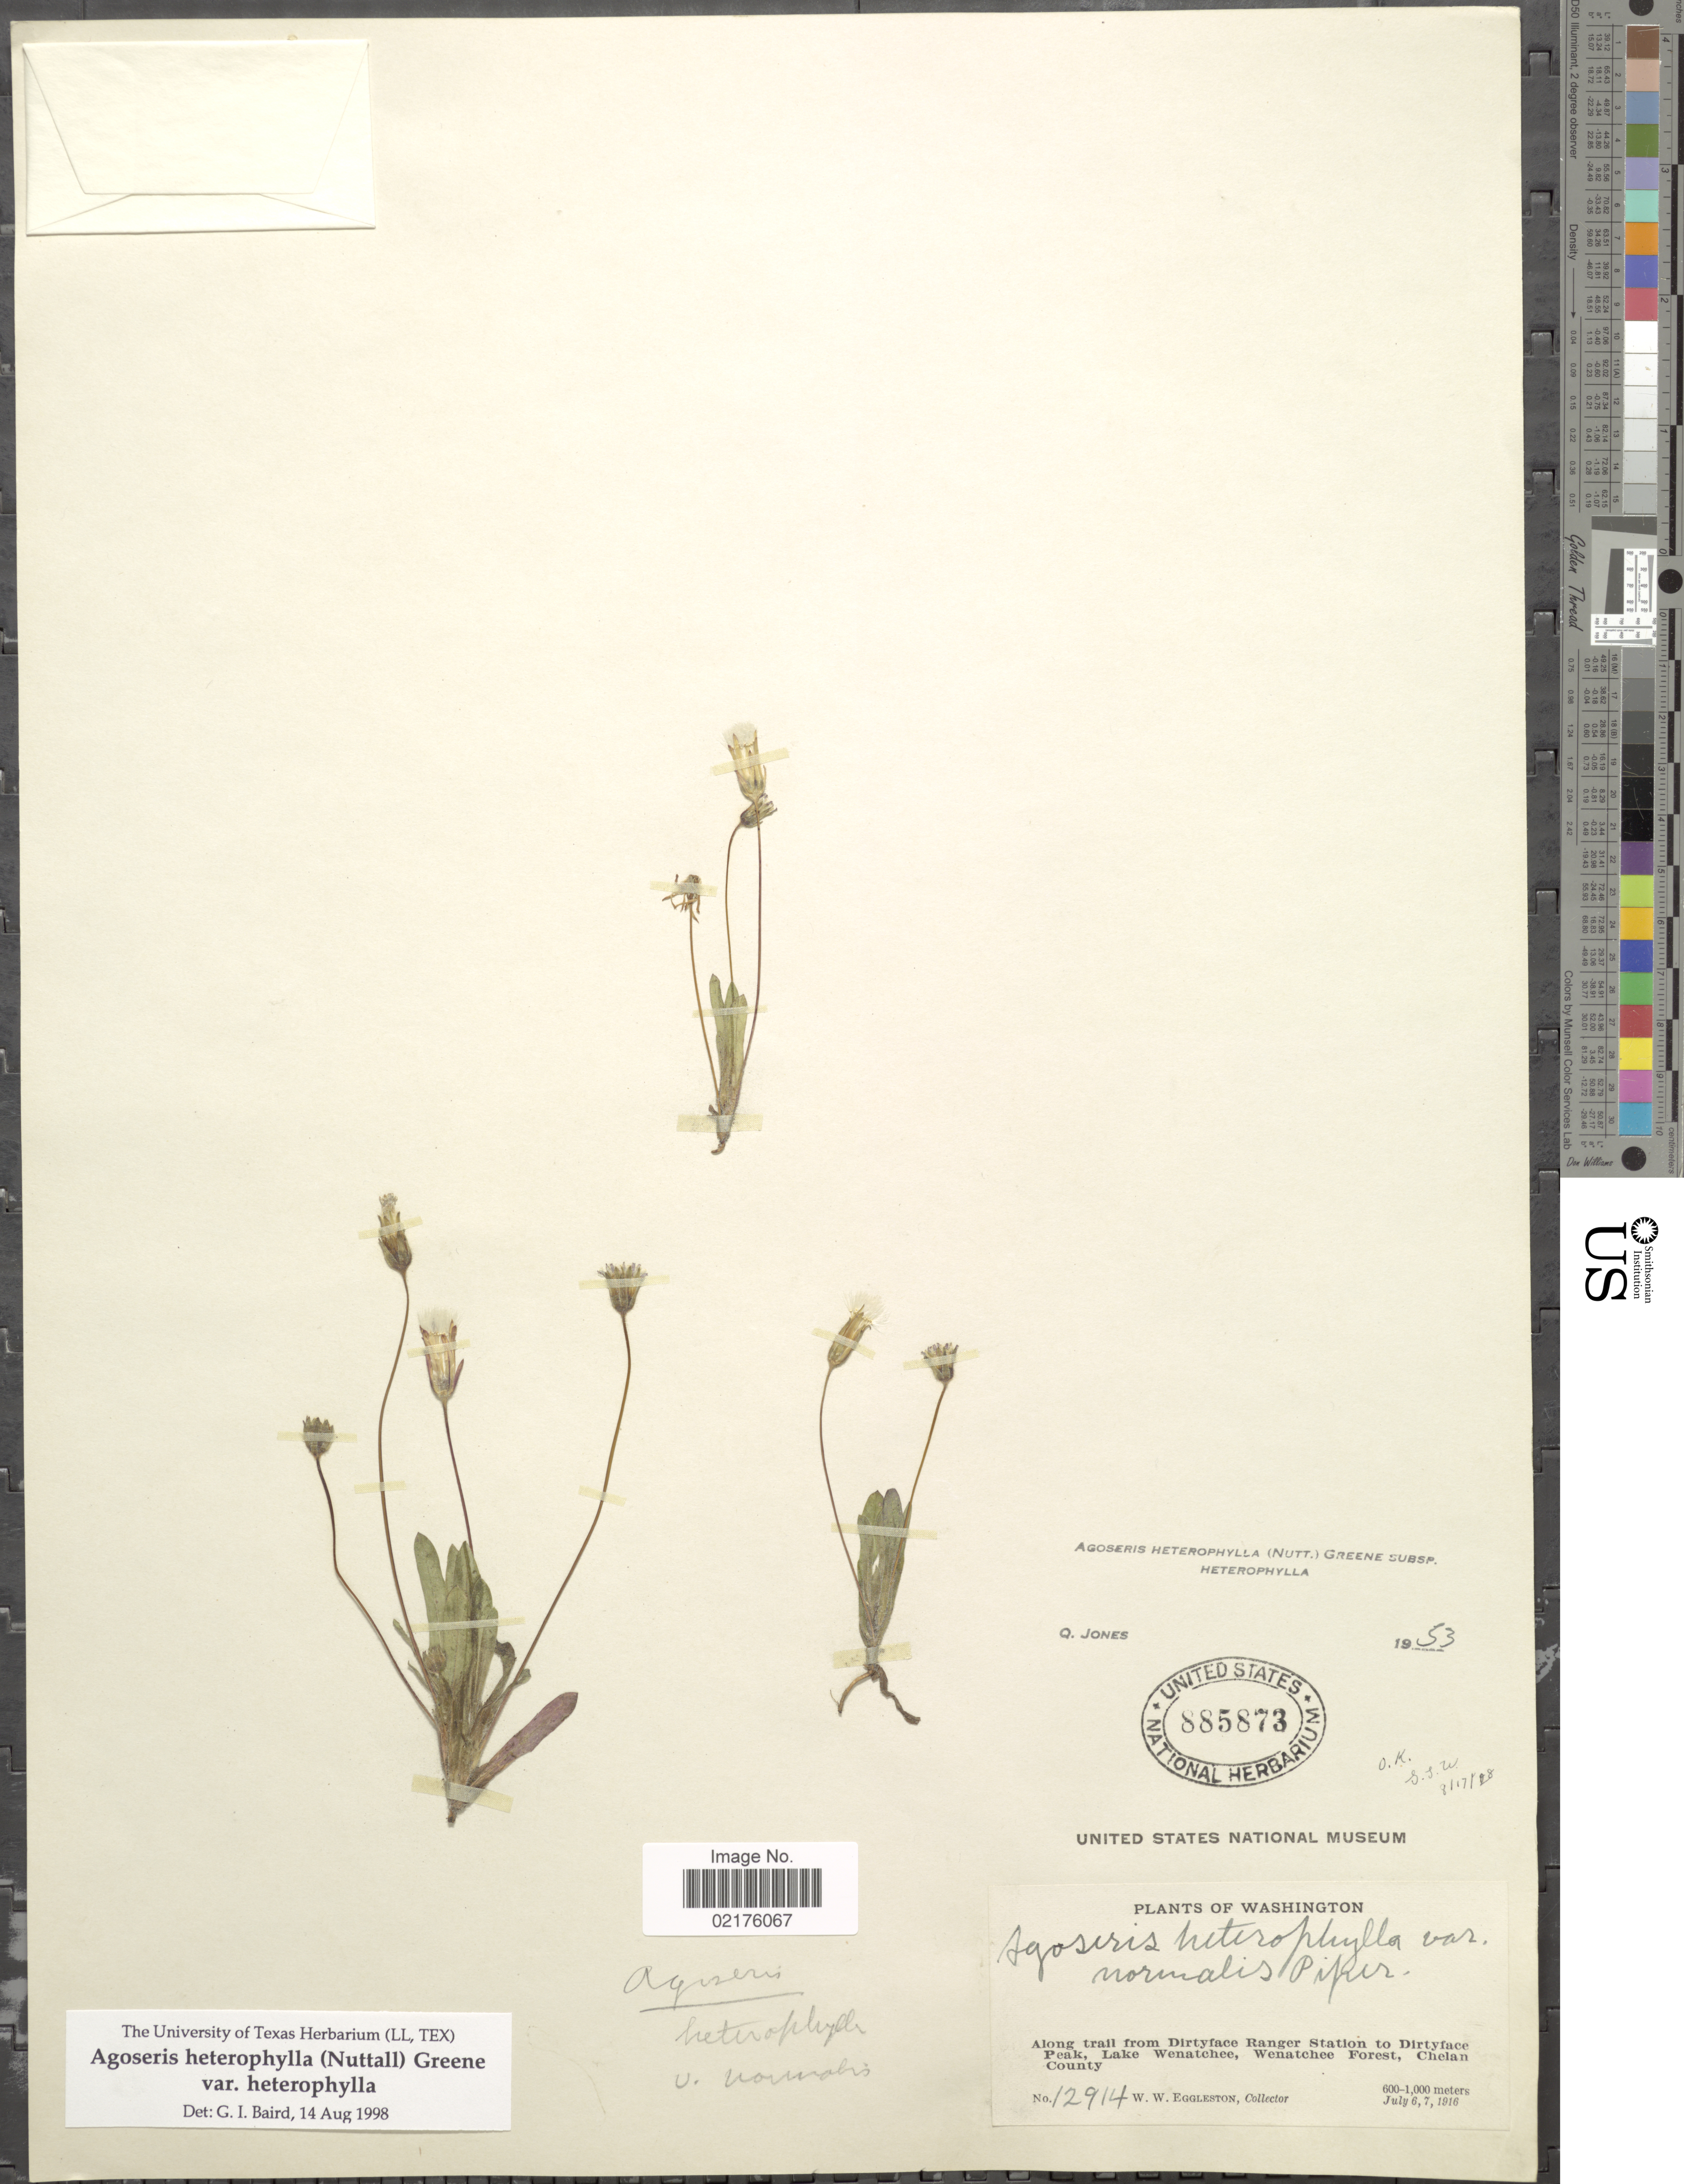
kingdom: Plantae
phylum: Tracheophyta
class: Magnoliopsida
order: Asterales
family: Asteraceae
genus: Agoseris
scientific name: Agoseris heterophylla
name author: (Nutt.) Greene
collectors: W. W. Eggleston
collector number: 12914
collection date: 1916-07-06/1916-07-07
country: United States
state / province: Washington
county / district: Chelan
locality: Along trail from Dirtyface Ranger Station to Dirtyface Peak, Lake Wenatchee, Wenatchee Forest, Chelan County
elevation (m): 600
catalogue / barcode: US 885873